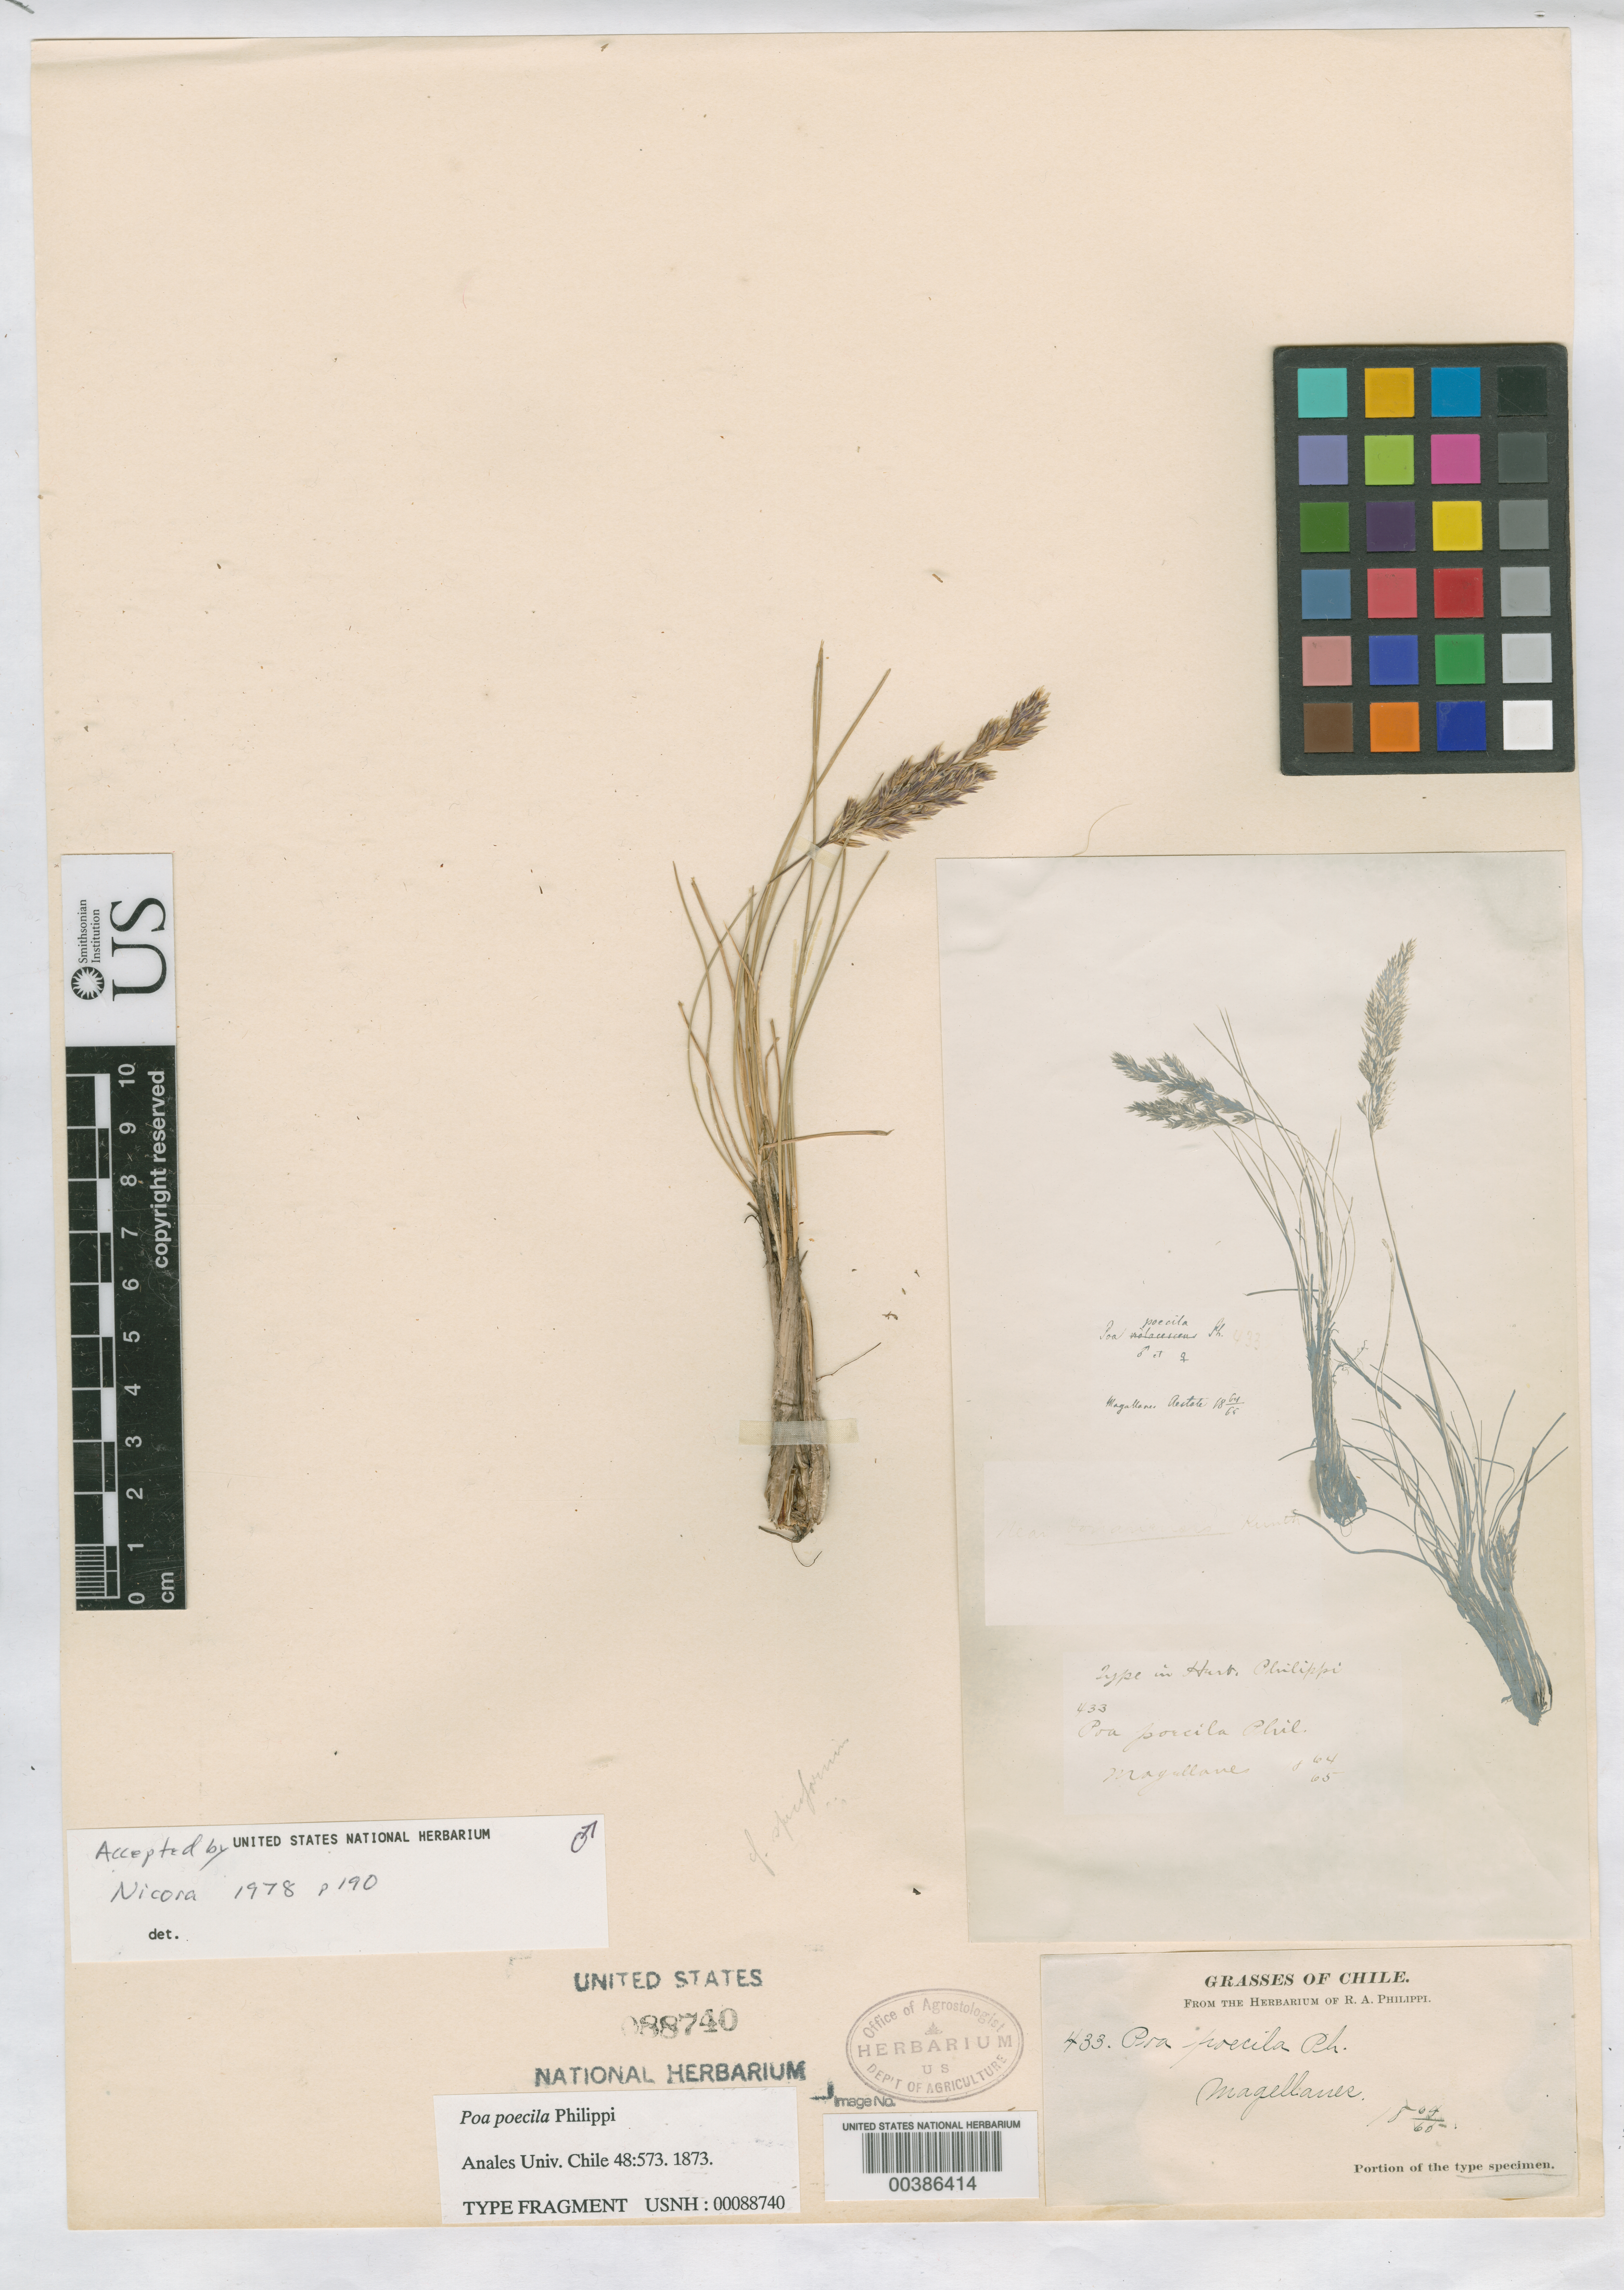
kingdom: Plantae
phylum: Tracheophyta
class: Liliopsida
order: Poales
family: Poaceae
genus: Poa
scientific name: Poa poecila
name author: Phil.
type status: Type Fragment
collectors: R. A. Philippi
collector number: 433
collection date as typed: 1864 to -- --- 1865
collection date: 1864/1865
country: Chile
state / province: Magallanes y de la Antártica Chilena (XII)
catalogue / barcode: US 88740